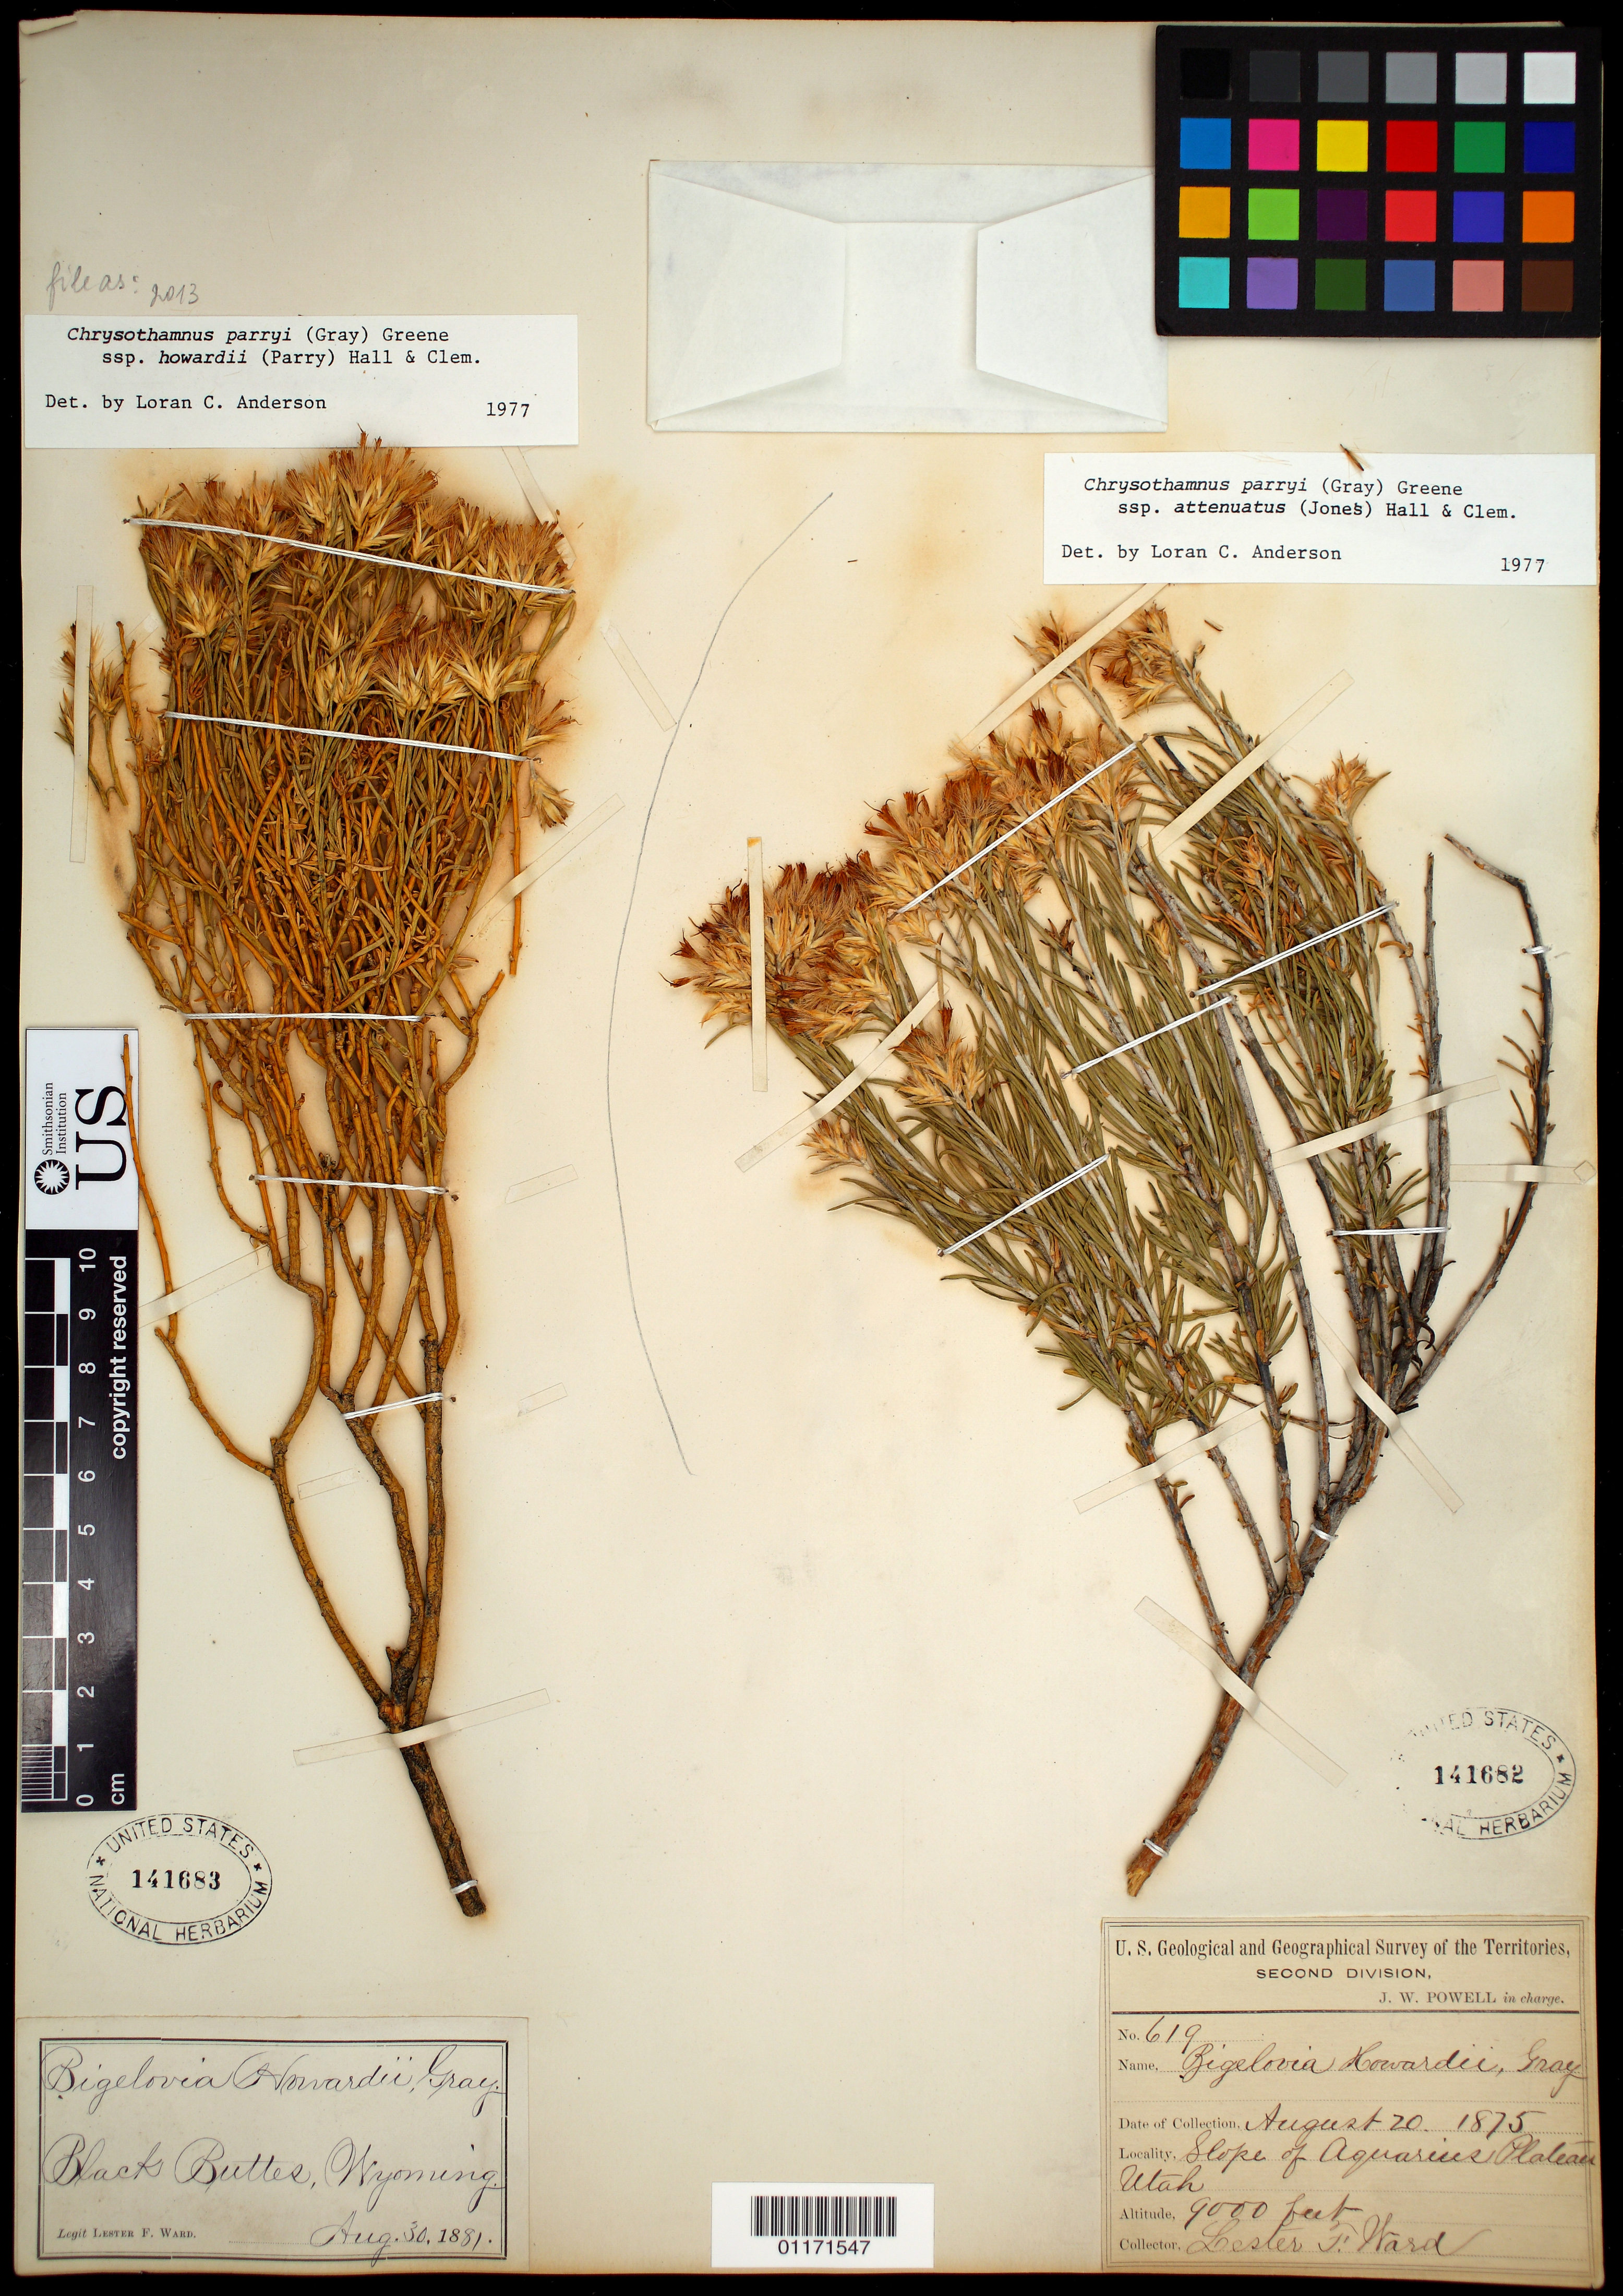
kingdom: Plantae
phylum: Tracheophyta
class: Magnoliopsida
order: Asterales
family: Asteraceae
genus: Chrysothamnus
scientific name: Chrysothamnus parryi subsp. howardii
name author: (Parry ex A. Gray) H.M. Hall & Clem.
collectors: L. F. Ward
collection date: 1881-08-30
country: United States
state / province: Wyoming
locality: Black Buttes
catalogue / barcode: US 141683-2